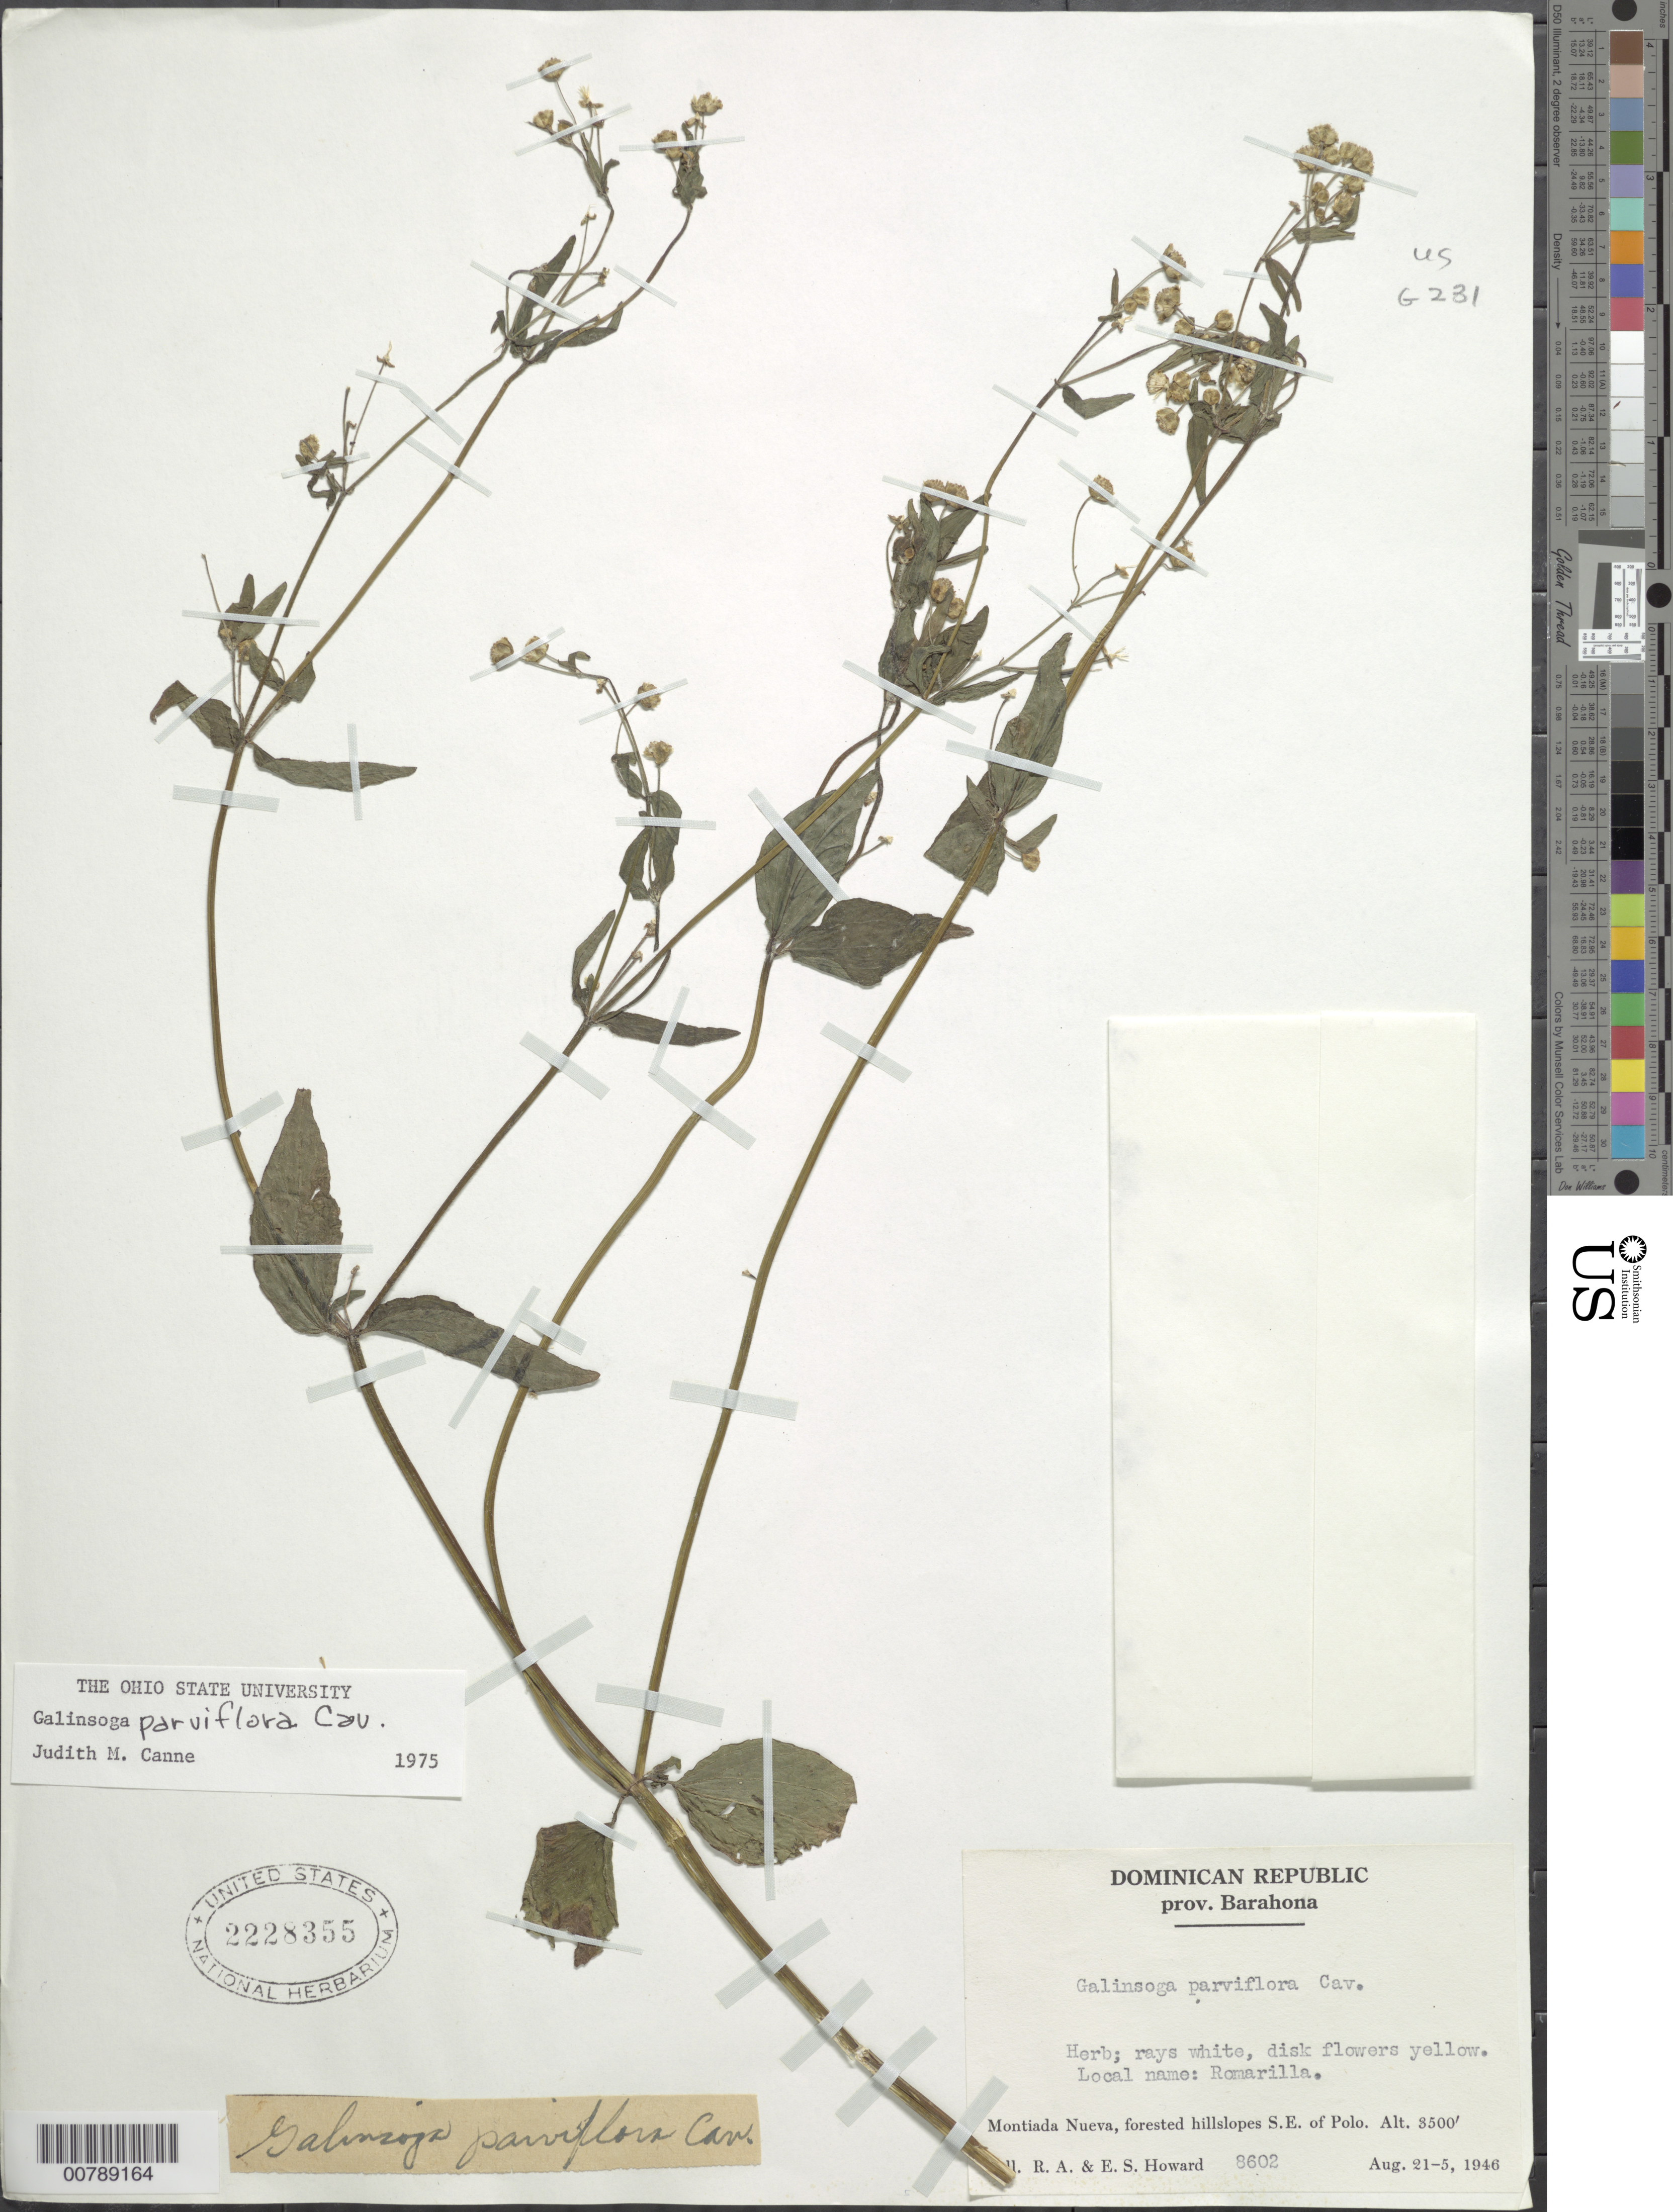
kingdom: Plantae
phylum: Tracheophyta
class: Magnoliopsida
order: Asterales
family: Asteraceae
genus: Galinsoga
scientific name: Galinsoga parviflora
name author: Cav.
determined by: Canne-Hilliker, J. M.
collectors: R. A. Howard & E. S. Howard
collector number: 8602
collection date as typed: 21 Aug 1946 25 Aug 1946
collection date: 1946-08-21/1946-08-25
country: Dominican Republic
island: Hispaniola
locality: Provincia Barahona. Montiada Nueva, forested hillslopes SE of Polo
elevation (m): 1067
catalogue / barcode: US 2228355